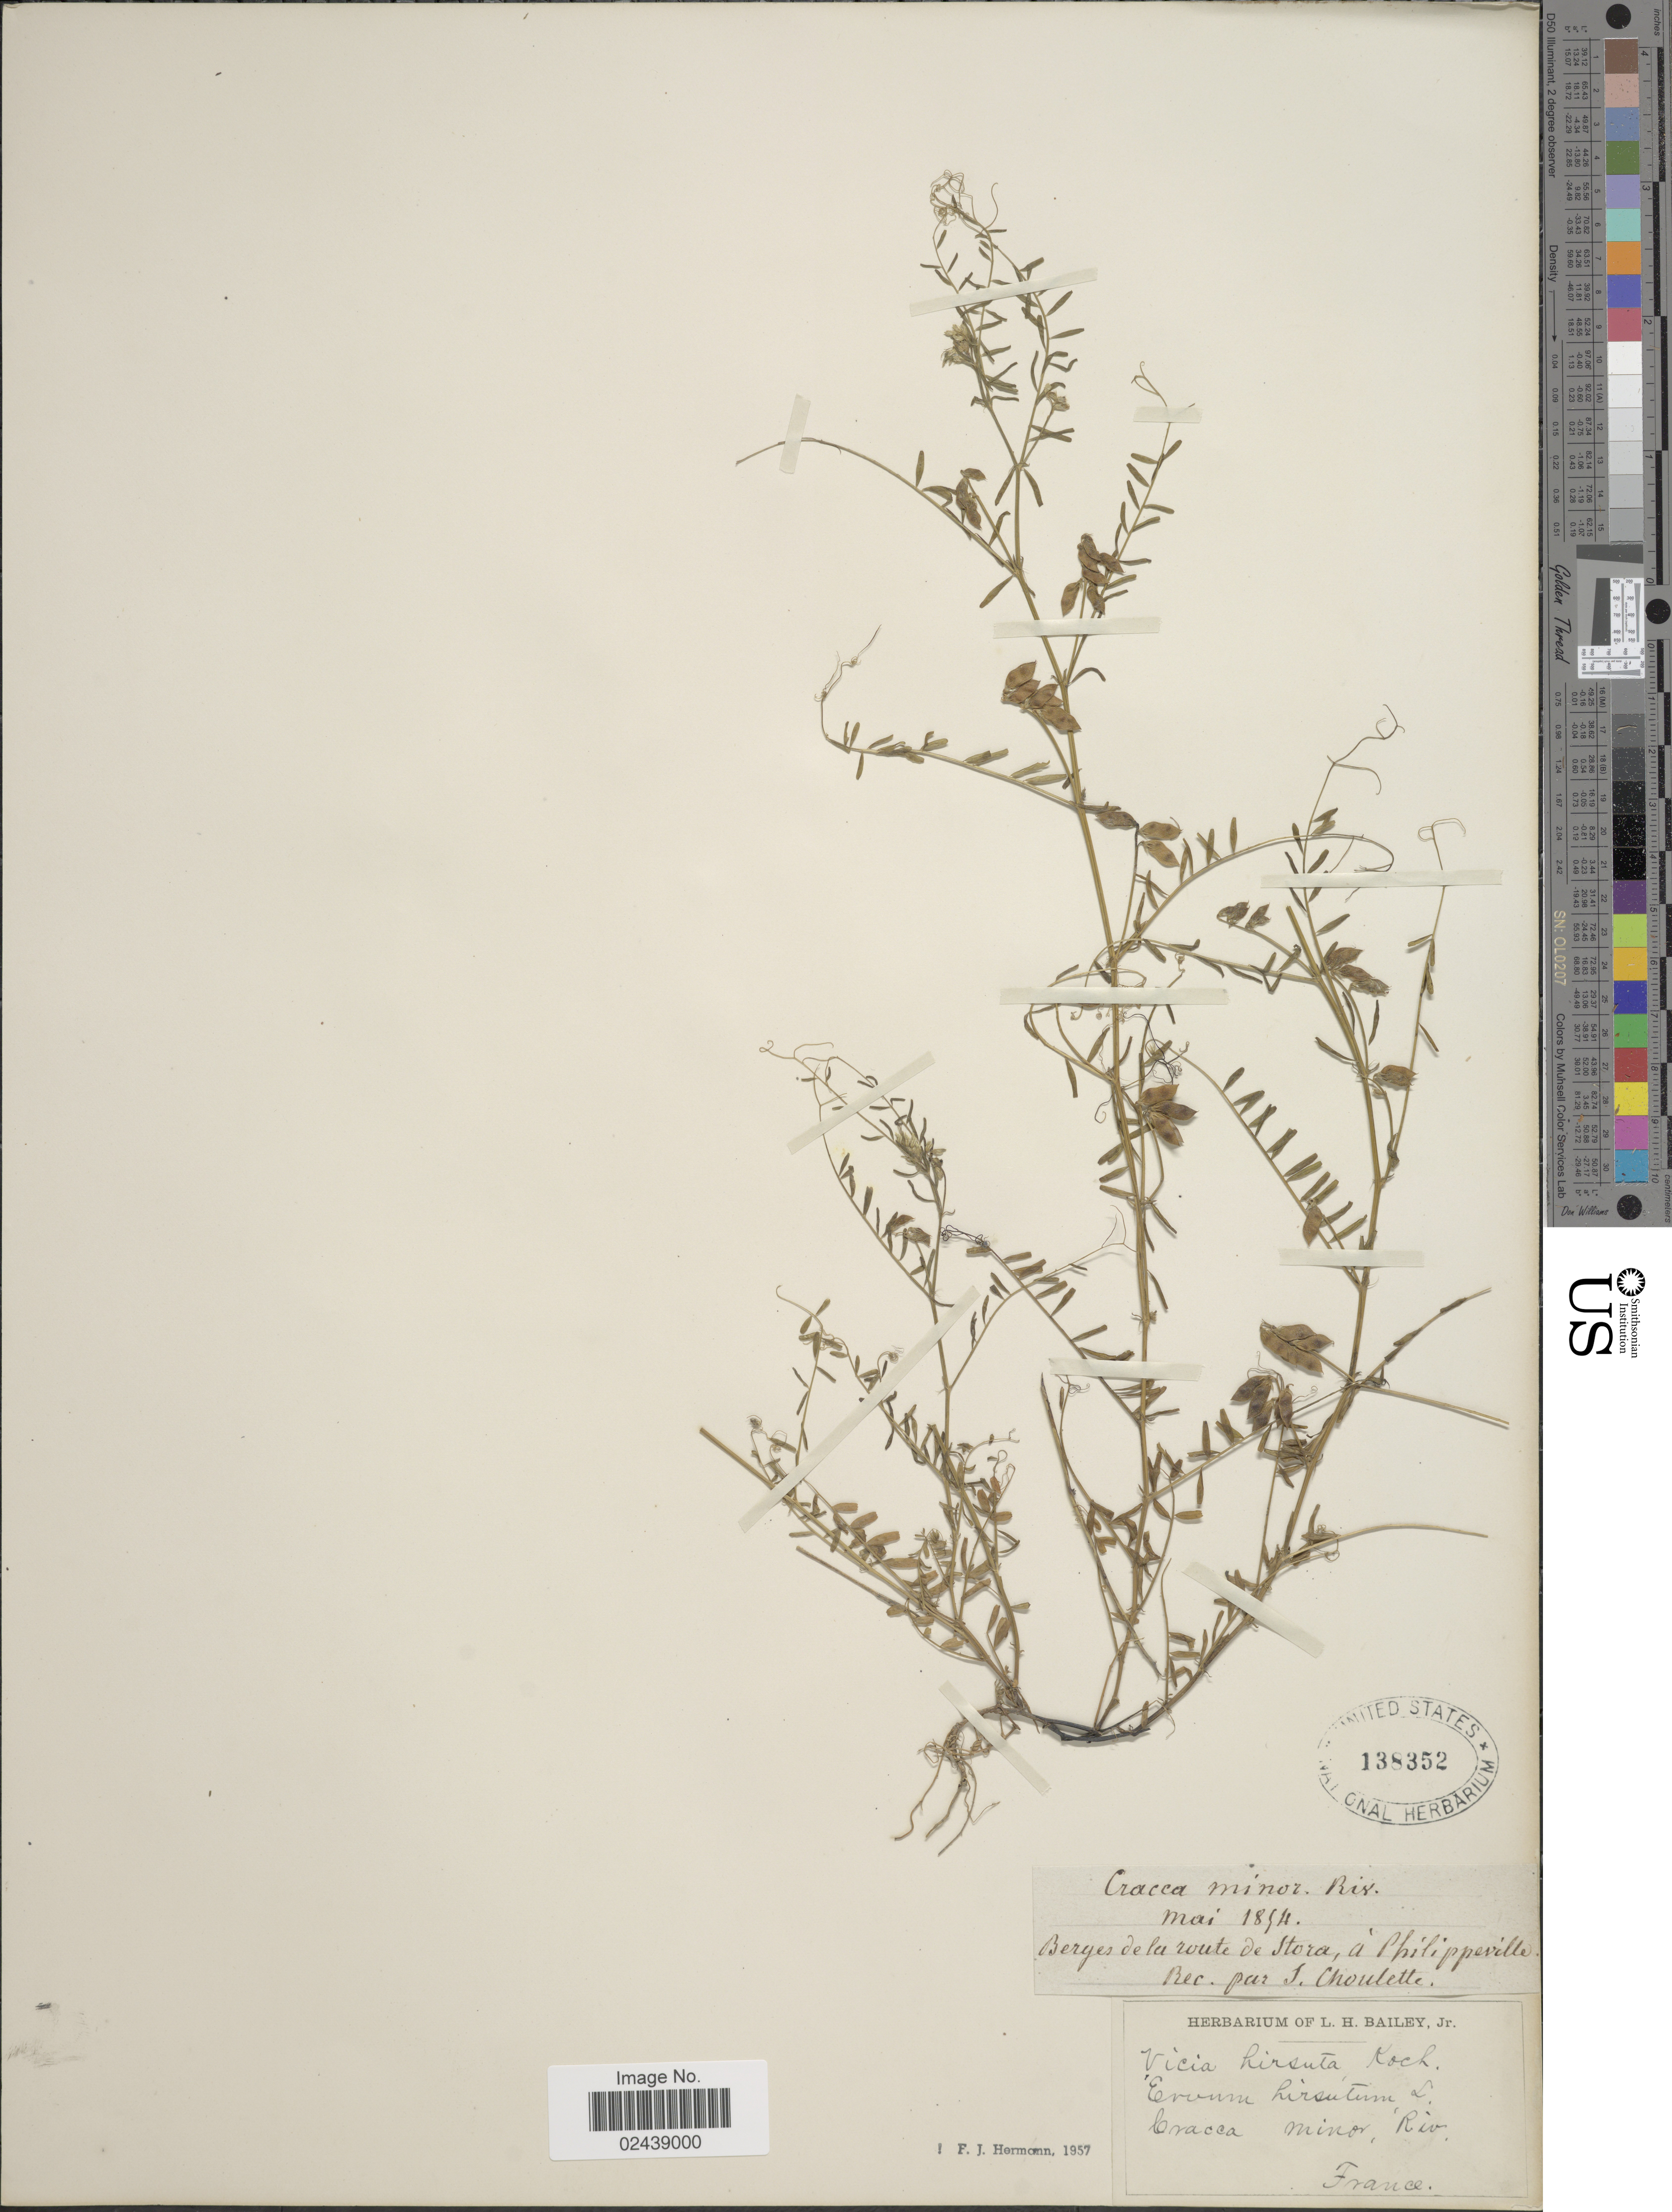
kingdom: Plantae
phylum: Tracheophyta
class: Magnoliopsida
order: Fabales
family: Fabaceae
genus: Vicia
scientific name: Vicia hirsuta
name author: (L.) A. Gray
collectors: ex herb. L. H. Bailey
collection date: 1894-05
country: France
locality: Cracca minor, Riv., Berges de lu route de Stora, a Philippeville [unsure placement]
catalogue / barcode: US 138352